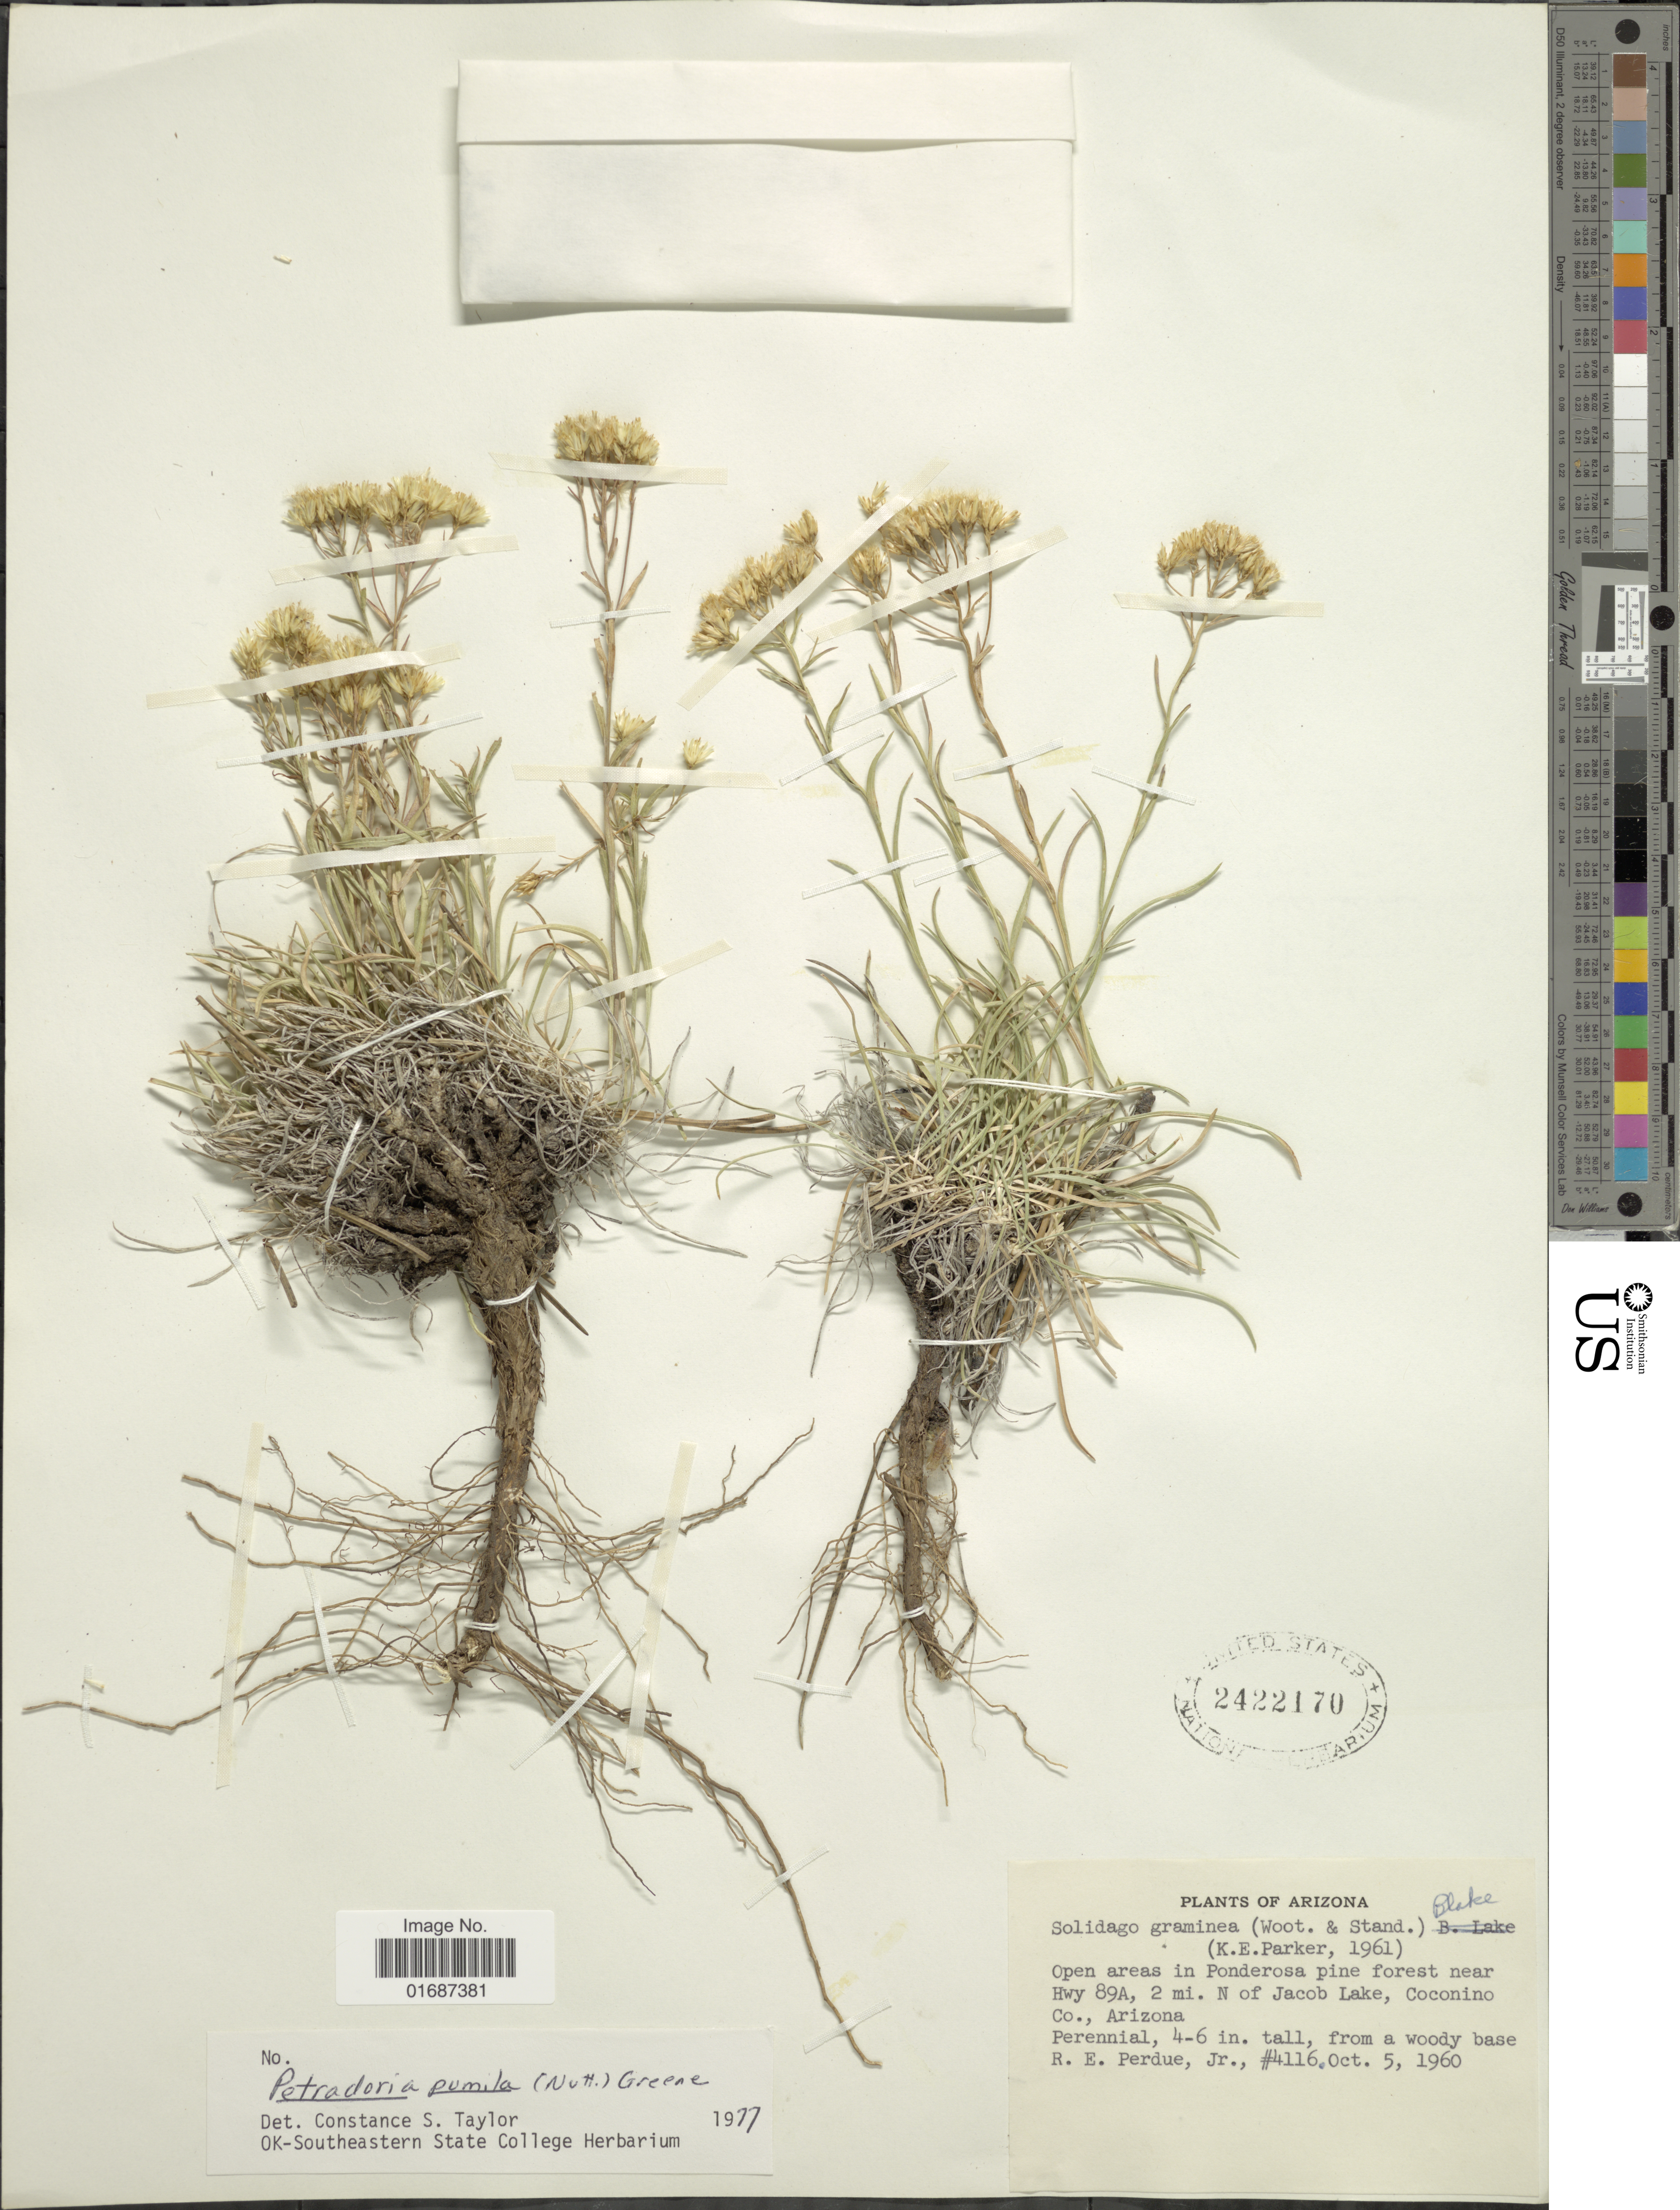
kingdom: Plantae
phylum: Tracheophyta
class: Magnoliopsida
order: Asterales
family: Asteraceae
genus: Solidago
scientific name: Solidago graminea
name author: (Wooton & Standl.) S.F. Blake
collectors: R. E. Perdue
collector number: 4116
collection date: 1960-10-05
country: United States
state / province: Arizona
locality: Open areas in Ponderosa pine forest near Hwy 89a, 2 mi. N of Jacob Lake, Coconino Co.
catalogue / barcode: US 2422170